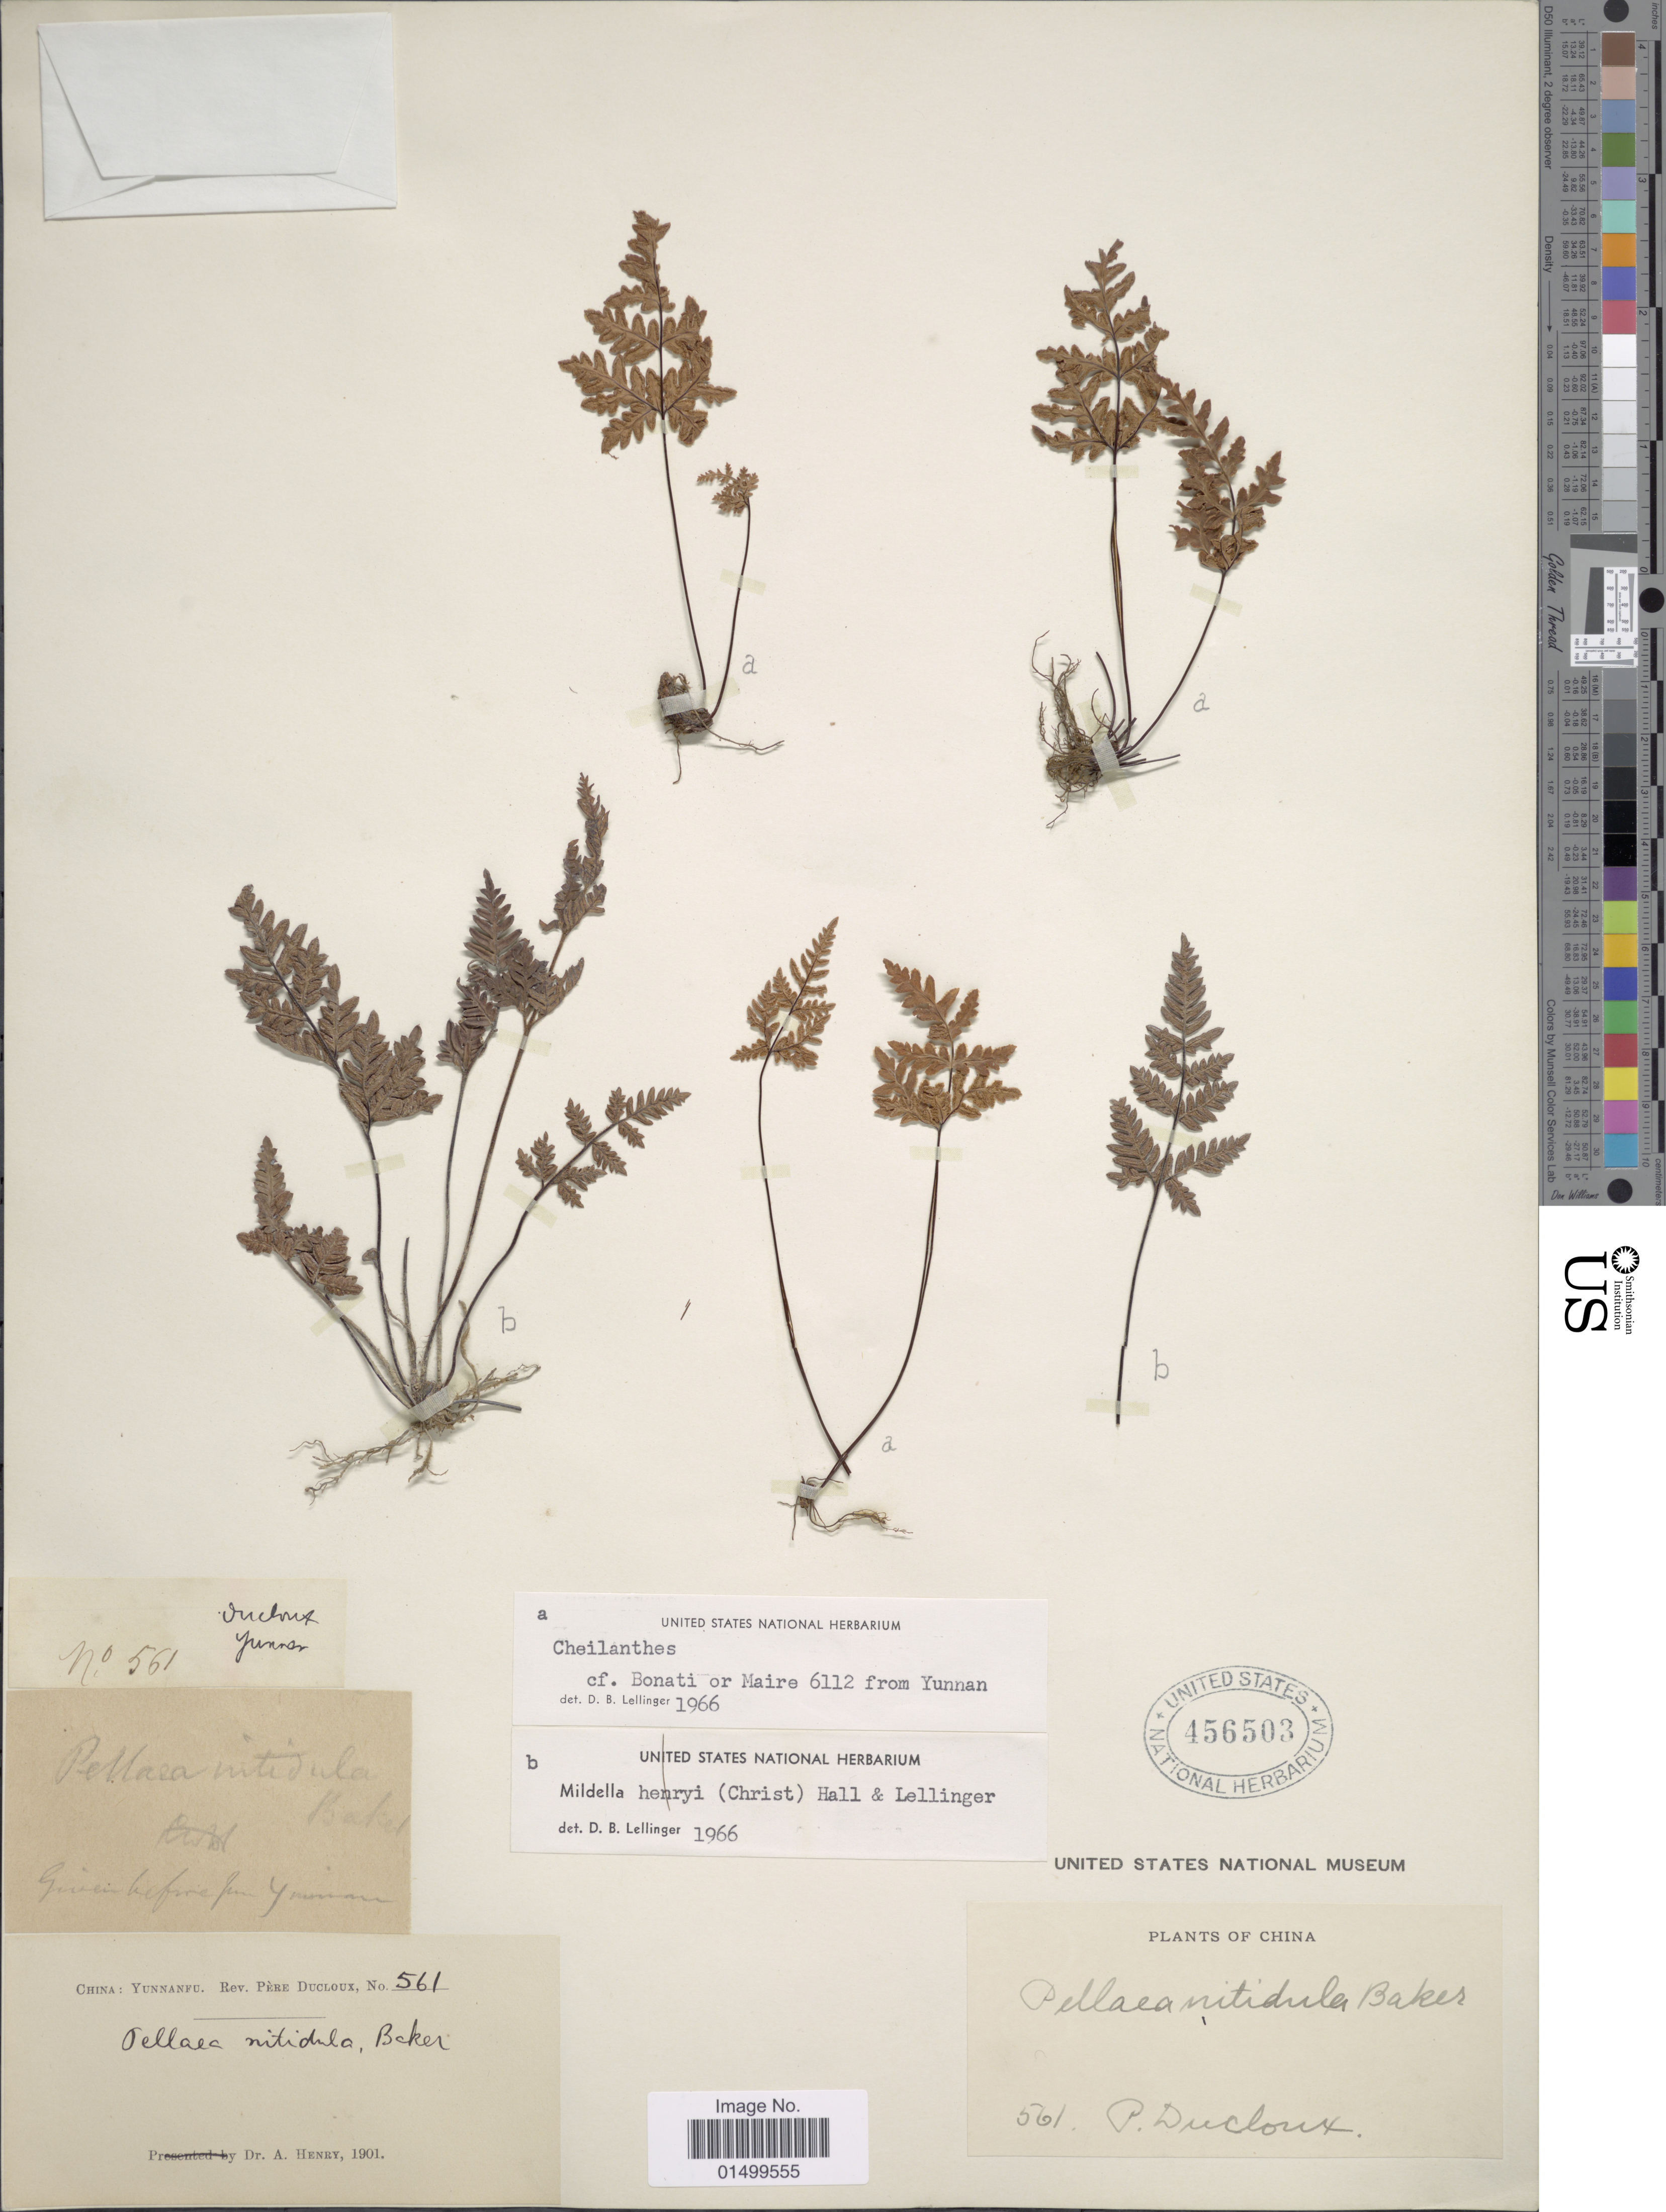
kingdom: Plantae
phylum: Tracheophyta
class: Polypodiopsida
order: Polypodiales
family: Pteridaceae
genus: Cheilanthes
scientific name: Cheilanthes henryi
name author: Christ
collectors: F. Ducloux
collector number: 561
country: China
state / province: Yunnan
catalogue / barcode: US 456503